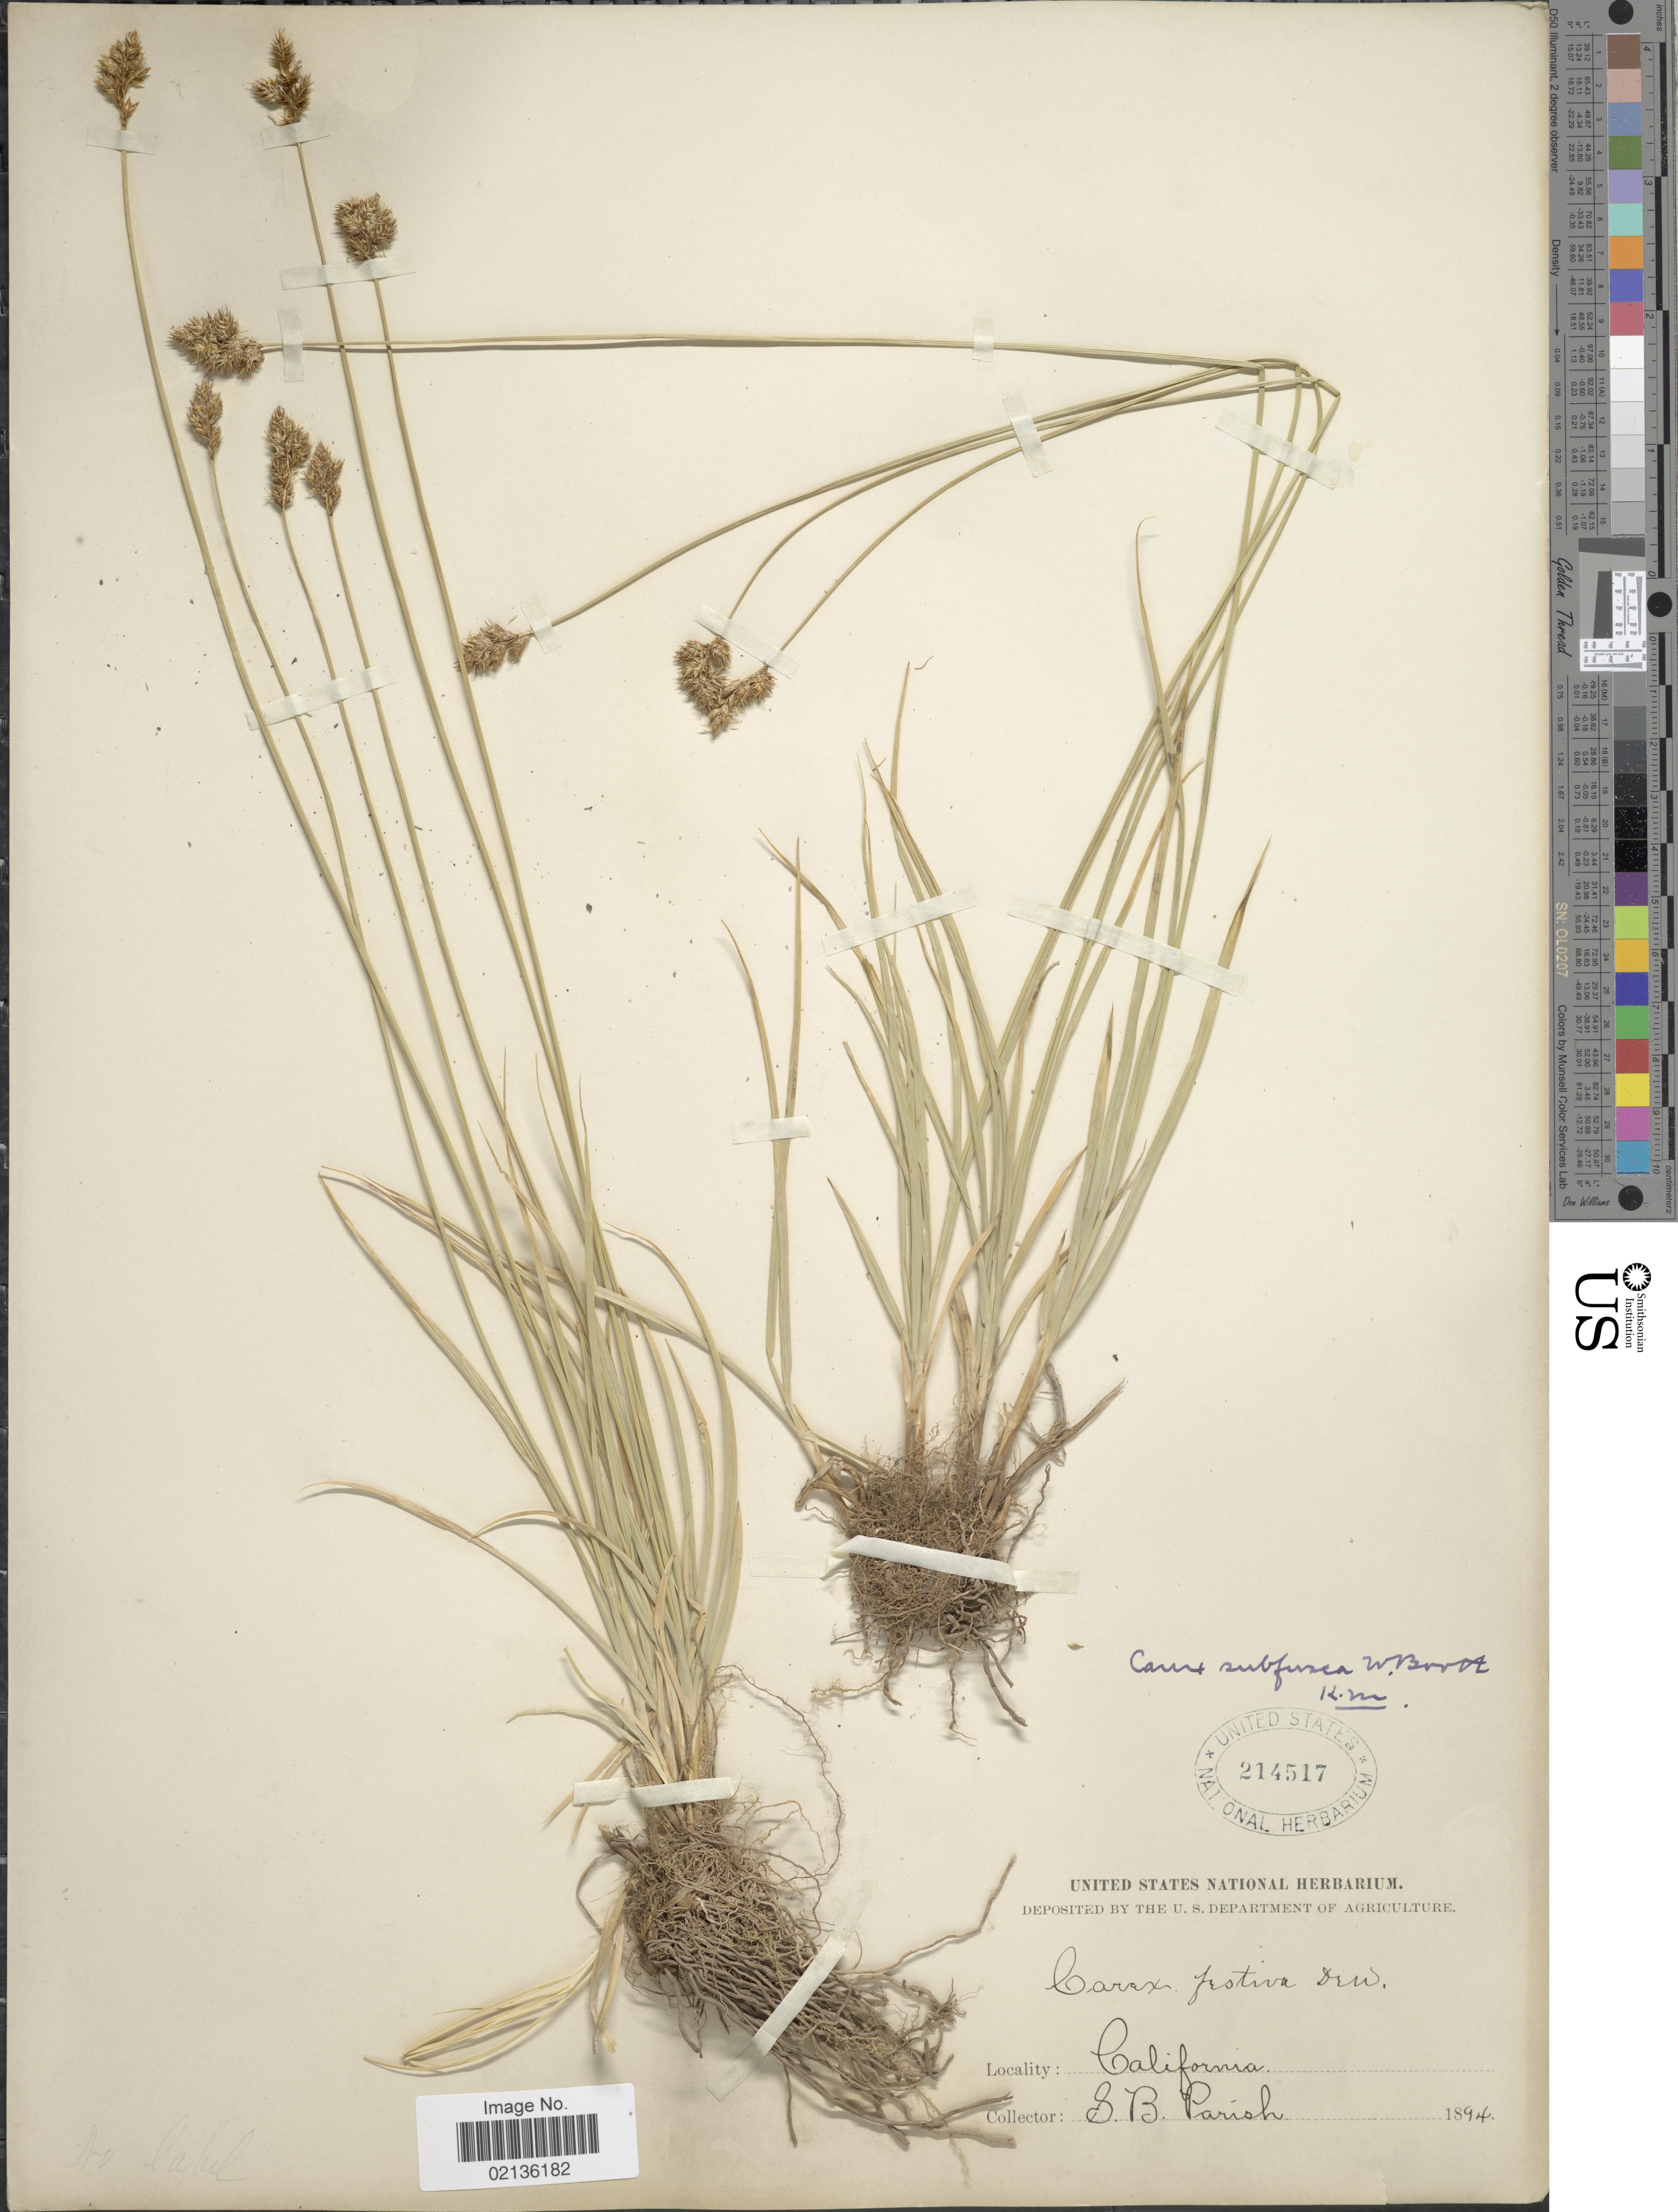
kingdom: Plantae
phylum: Tracheophyta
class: Liliopsida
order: Poales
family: Cyperaceae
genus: Carex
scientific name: Carex subfusca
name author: W. Boott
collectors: S. B. Parish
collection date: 1894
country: United States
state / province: California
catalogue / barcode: US 214517